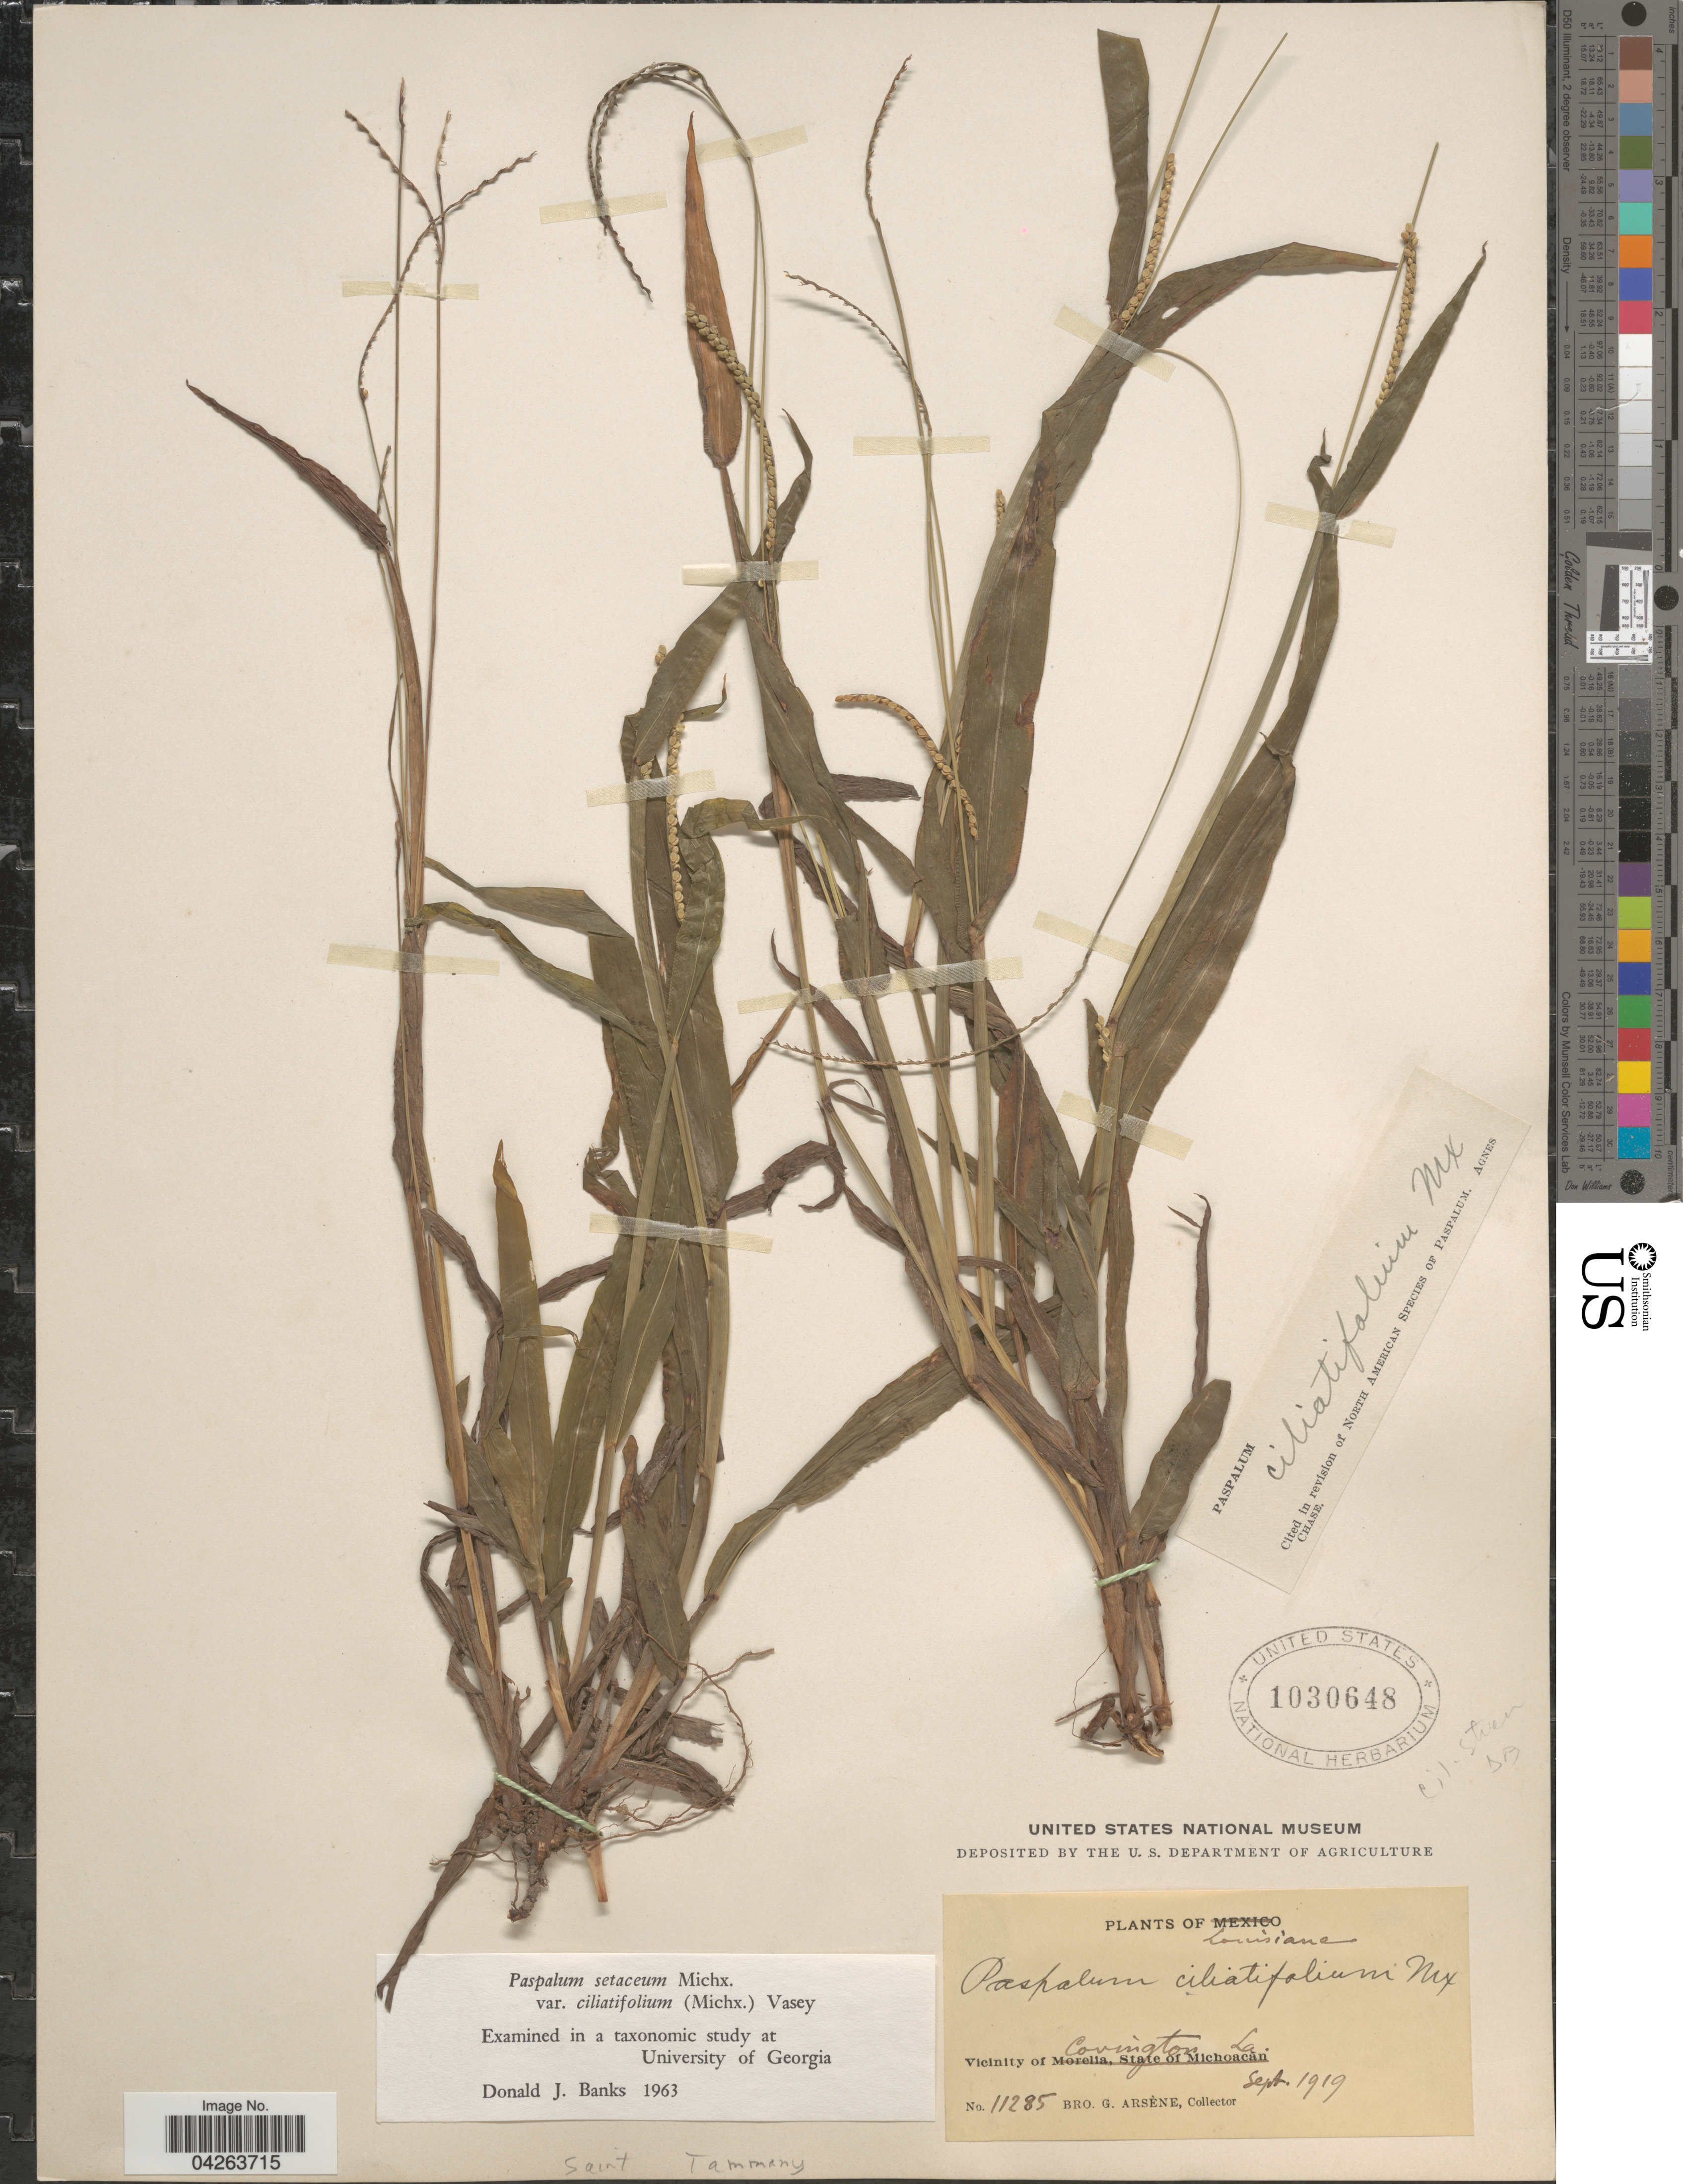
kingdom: Plantae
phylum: Tracheophyta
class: Liliopsida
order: Poales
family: Poaceae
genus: Paspalum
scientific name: Paspalum setaceum var. ciliatifolium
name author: (Michx.) Vasey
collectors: Bro. G. Arsène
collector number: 11285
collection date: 1919-09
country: United States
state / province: Louisiana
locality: Vicinity of Covington. Saint Tammany.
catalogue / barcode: US 1030648